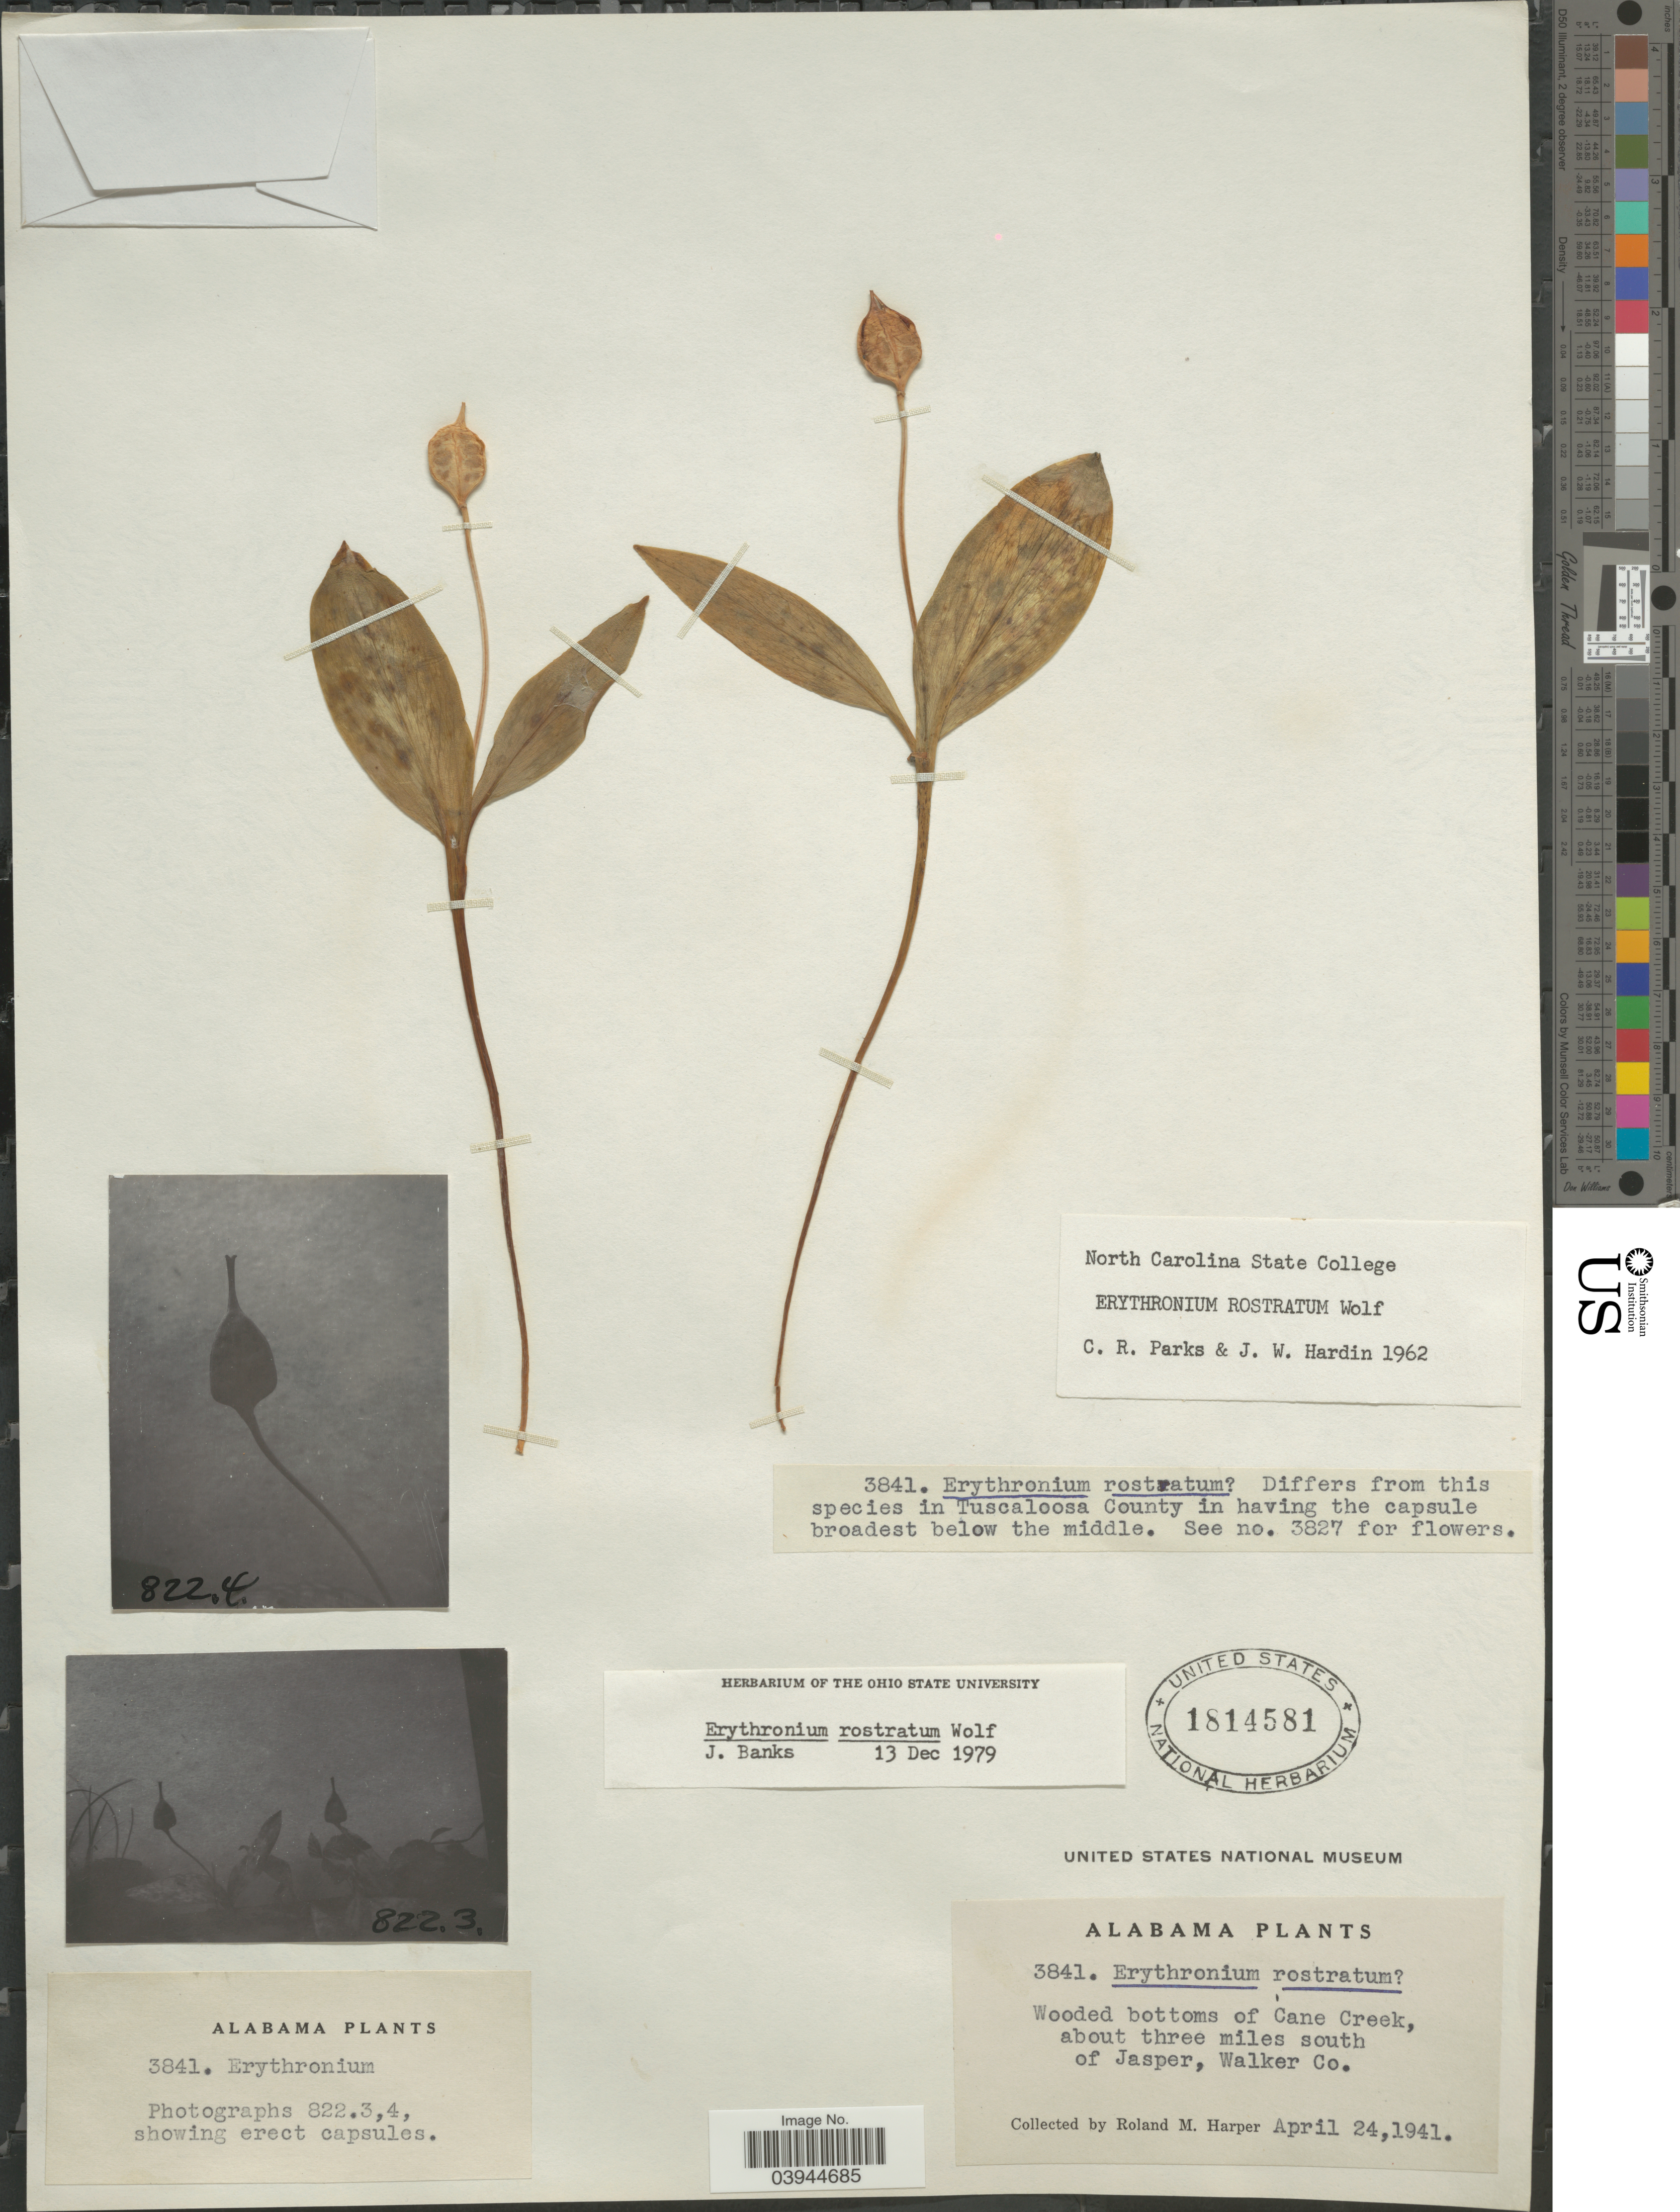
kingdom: Plantae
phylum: Tracheophyta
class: Liliopsida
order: Liliales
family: Liliaceae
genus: Erythronium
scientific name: Erythronium rostratum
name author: W. Wolf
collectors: R. M. Harper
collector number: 3841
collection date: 1941-04-24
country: United States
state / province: Alabama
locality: Wooded bottoms of Cane Creek, about three miles south of Jasper, Walker Co. Tuscaloosa County.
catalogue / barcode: US 1814581